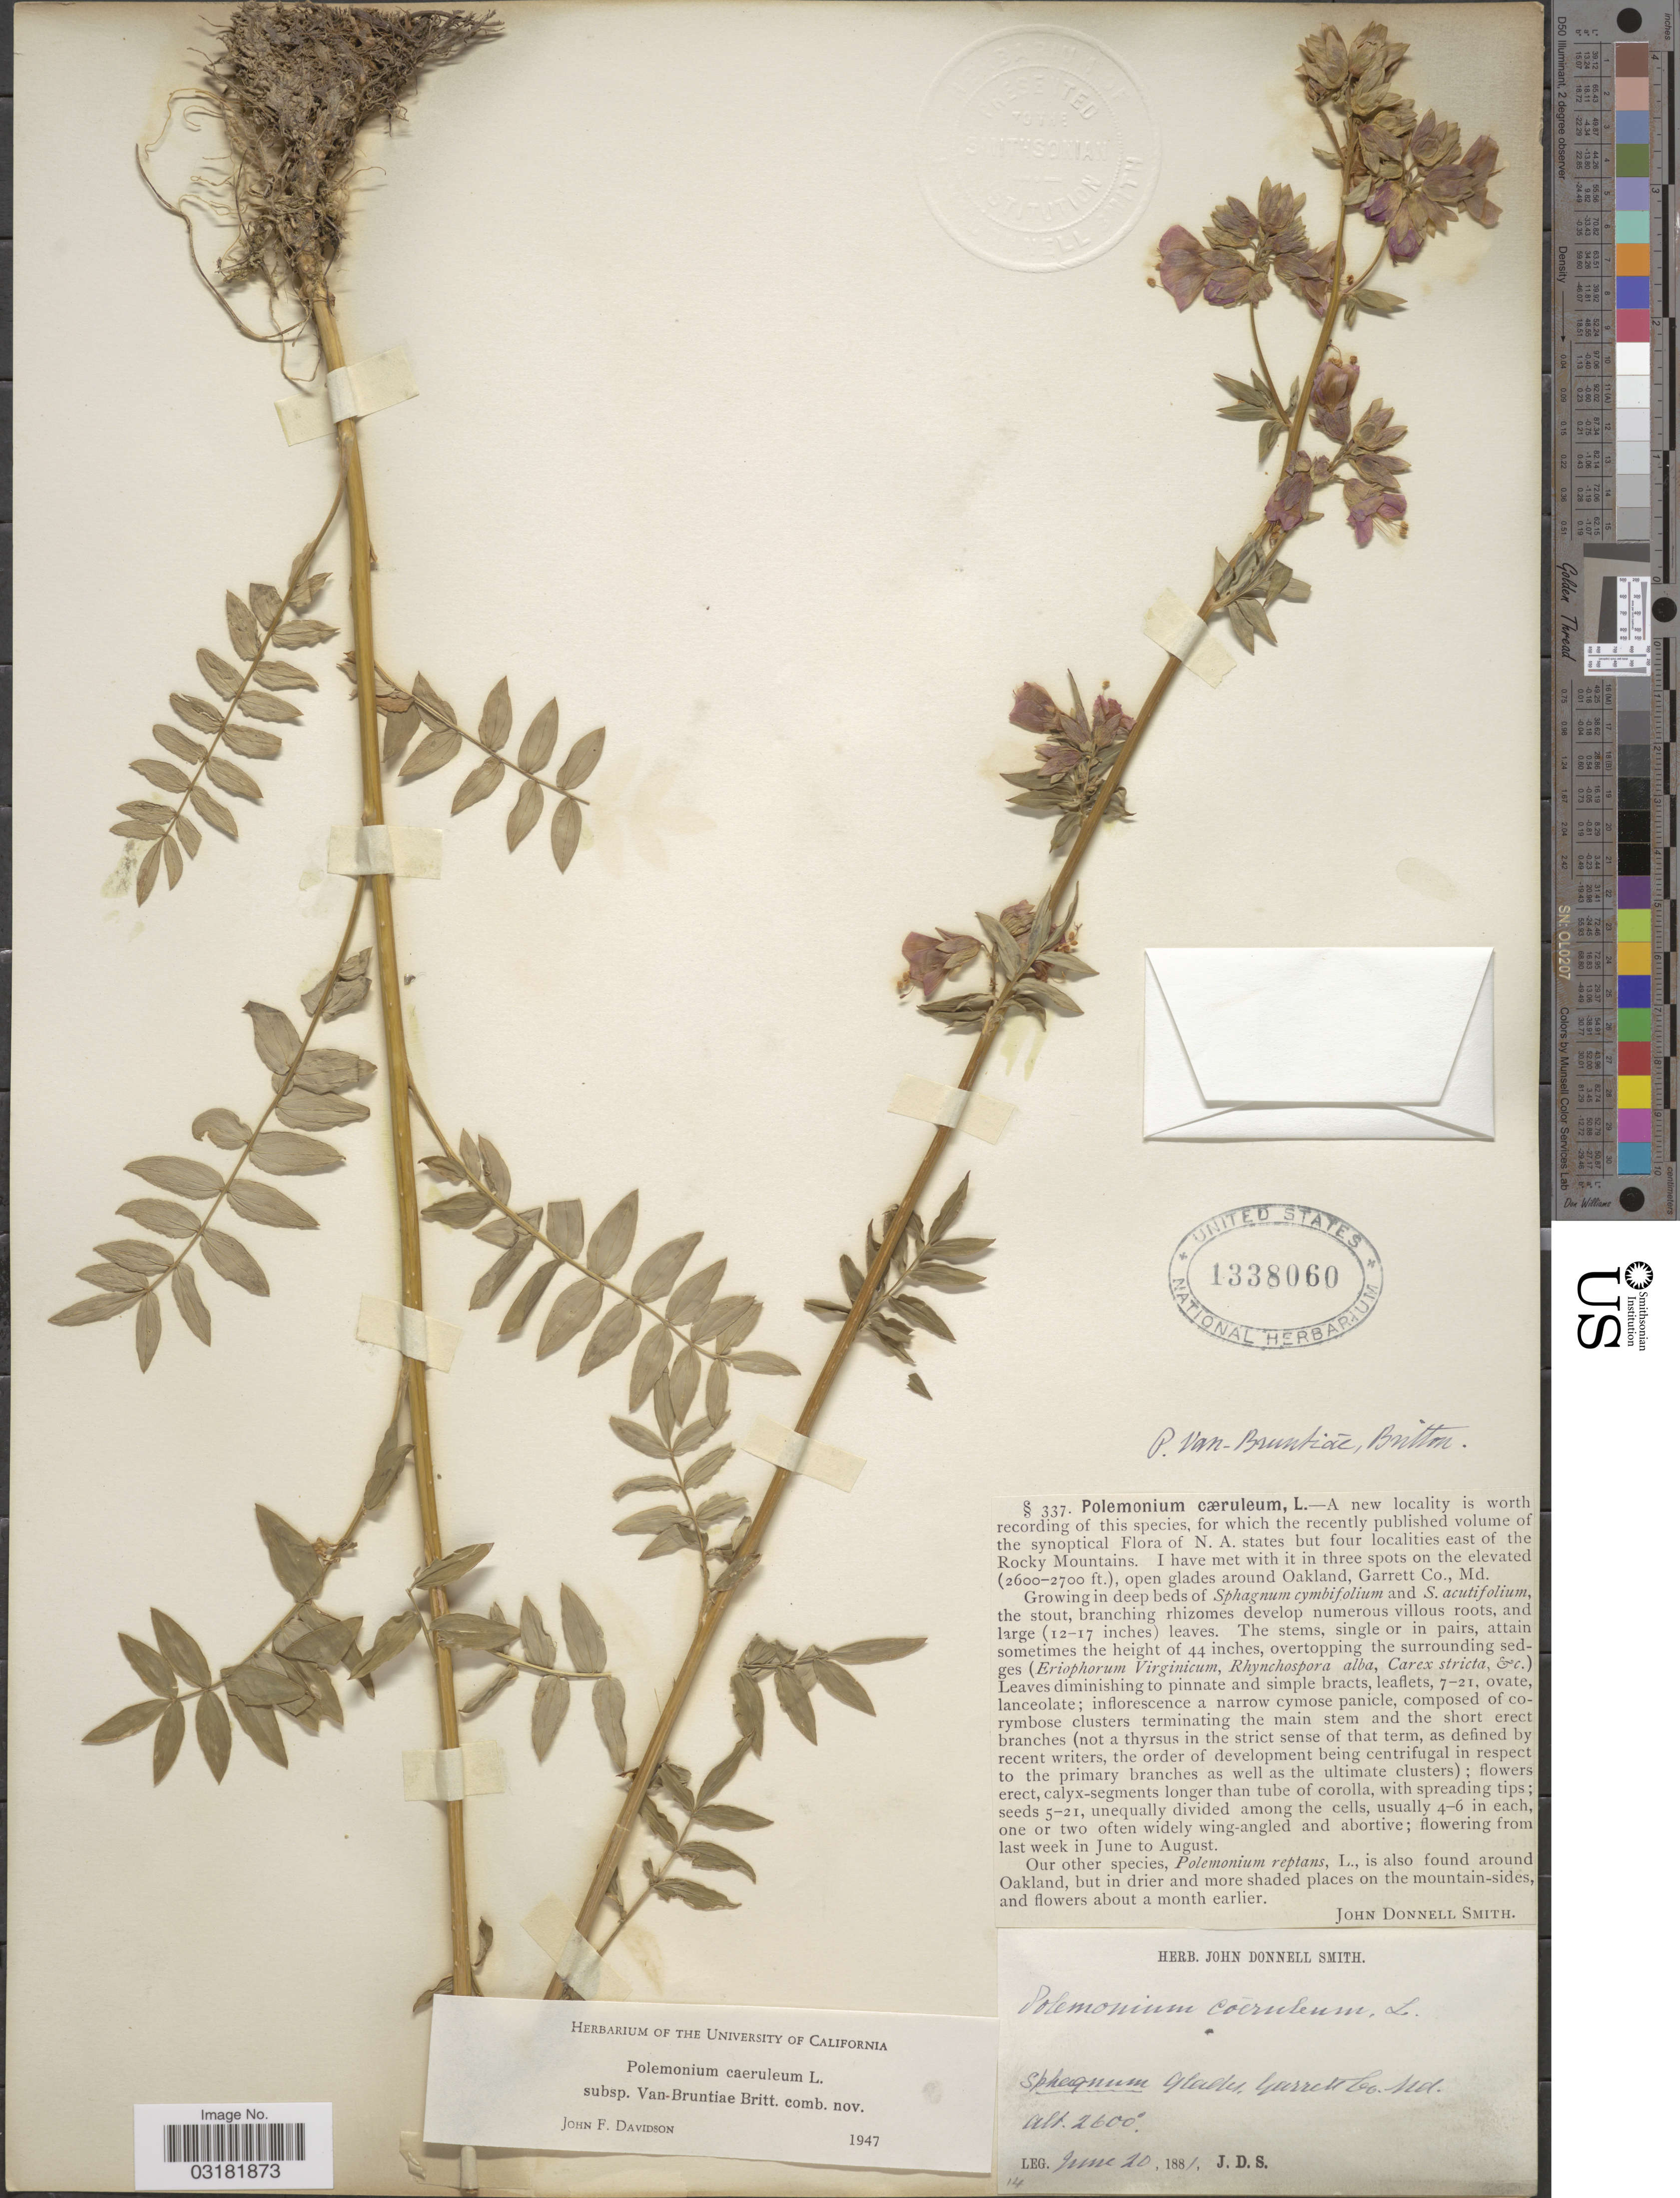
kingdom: Plantae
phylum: Tracheophyta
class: Magnoliopsida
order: Ericales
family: Polemoniaceae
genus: Polemonium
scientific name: Polemonium vanbruntiae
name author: Britton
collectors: J. Donnell Smith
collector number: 337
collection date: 1881-06-20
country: United States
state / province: Maryland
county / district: Garrett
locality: Sphagnum Glades, Garrett Co. Md. Around Oakland.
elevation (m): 792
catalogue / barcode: US 1338060